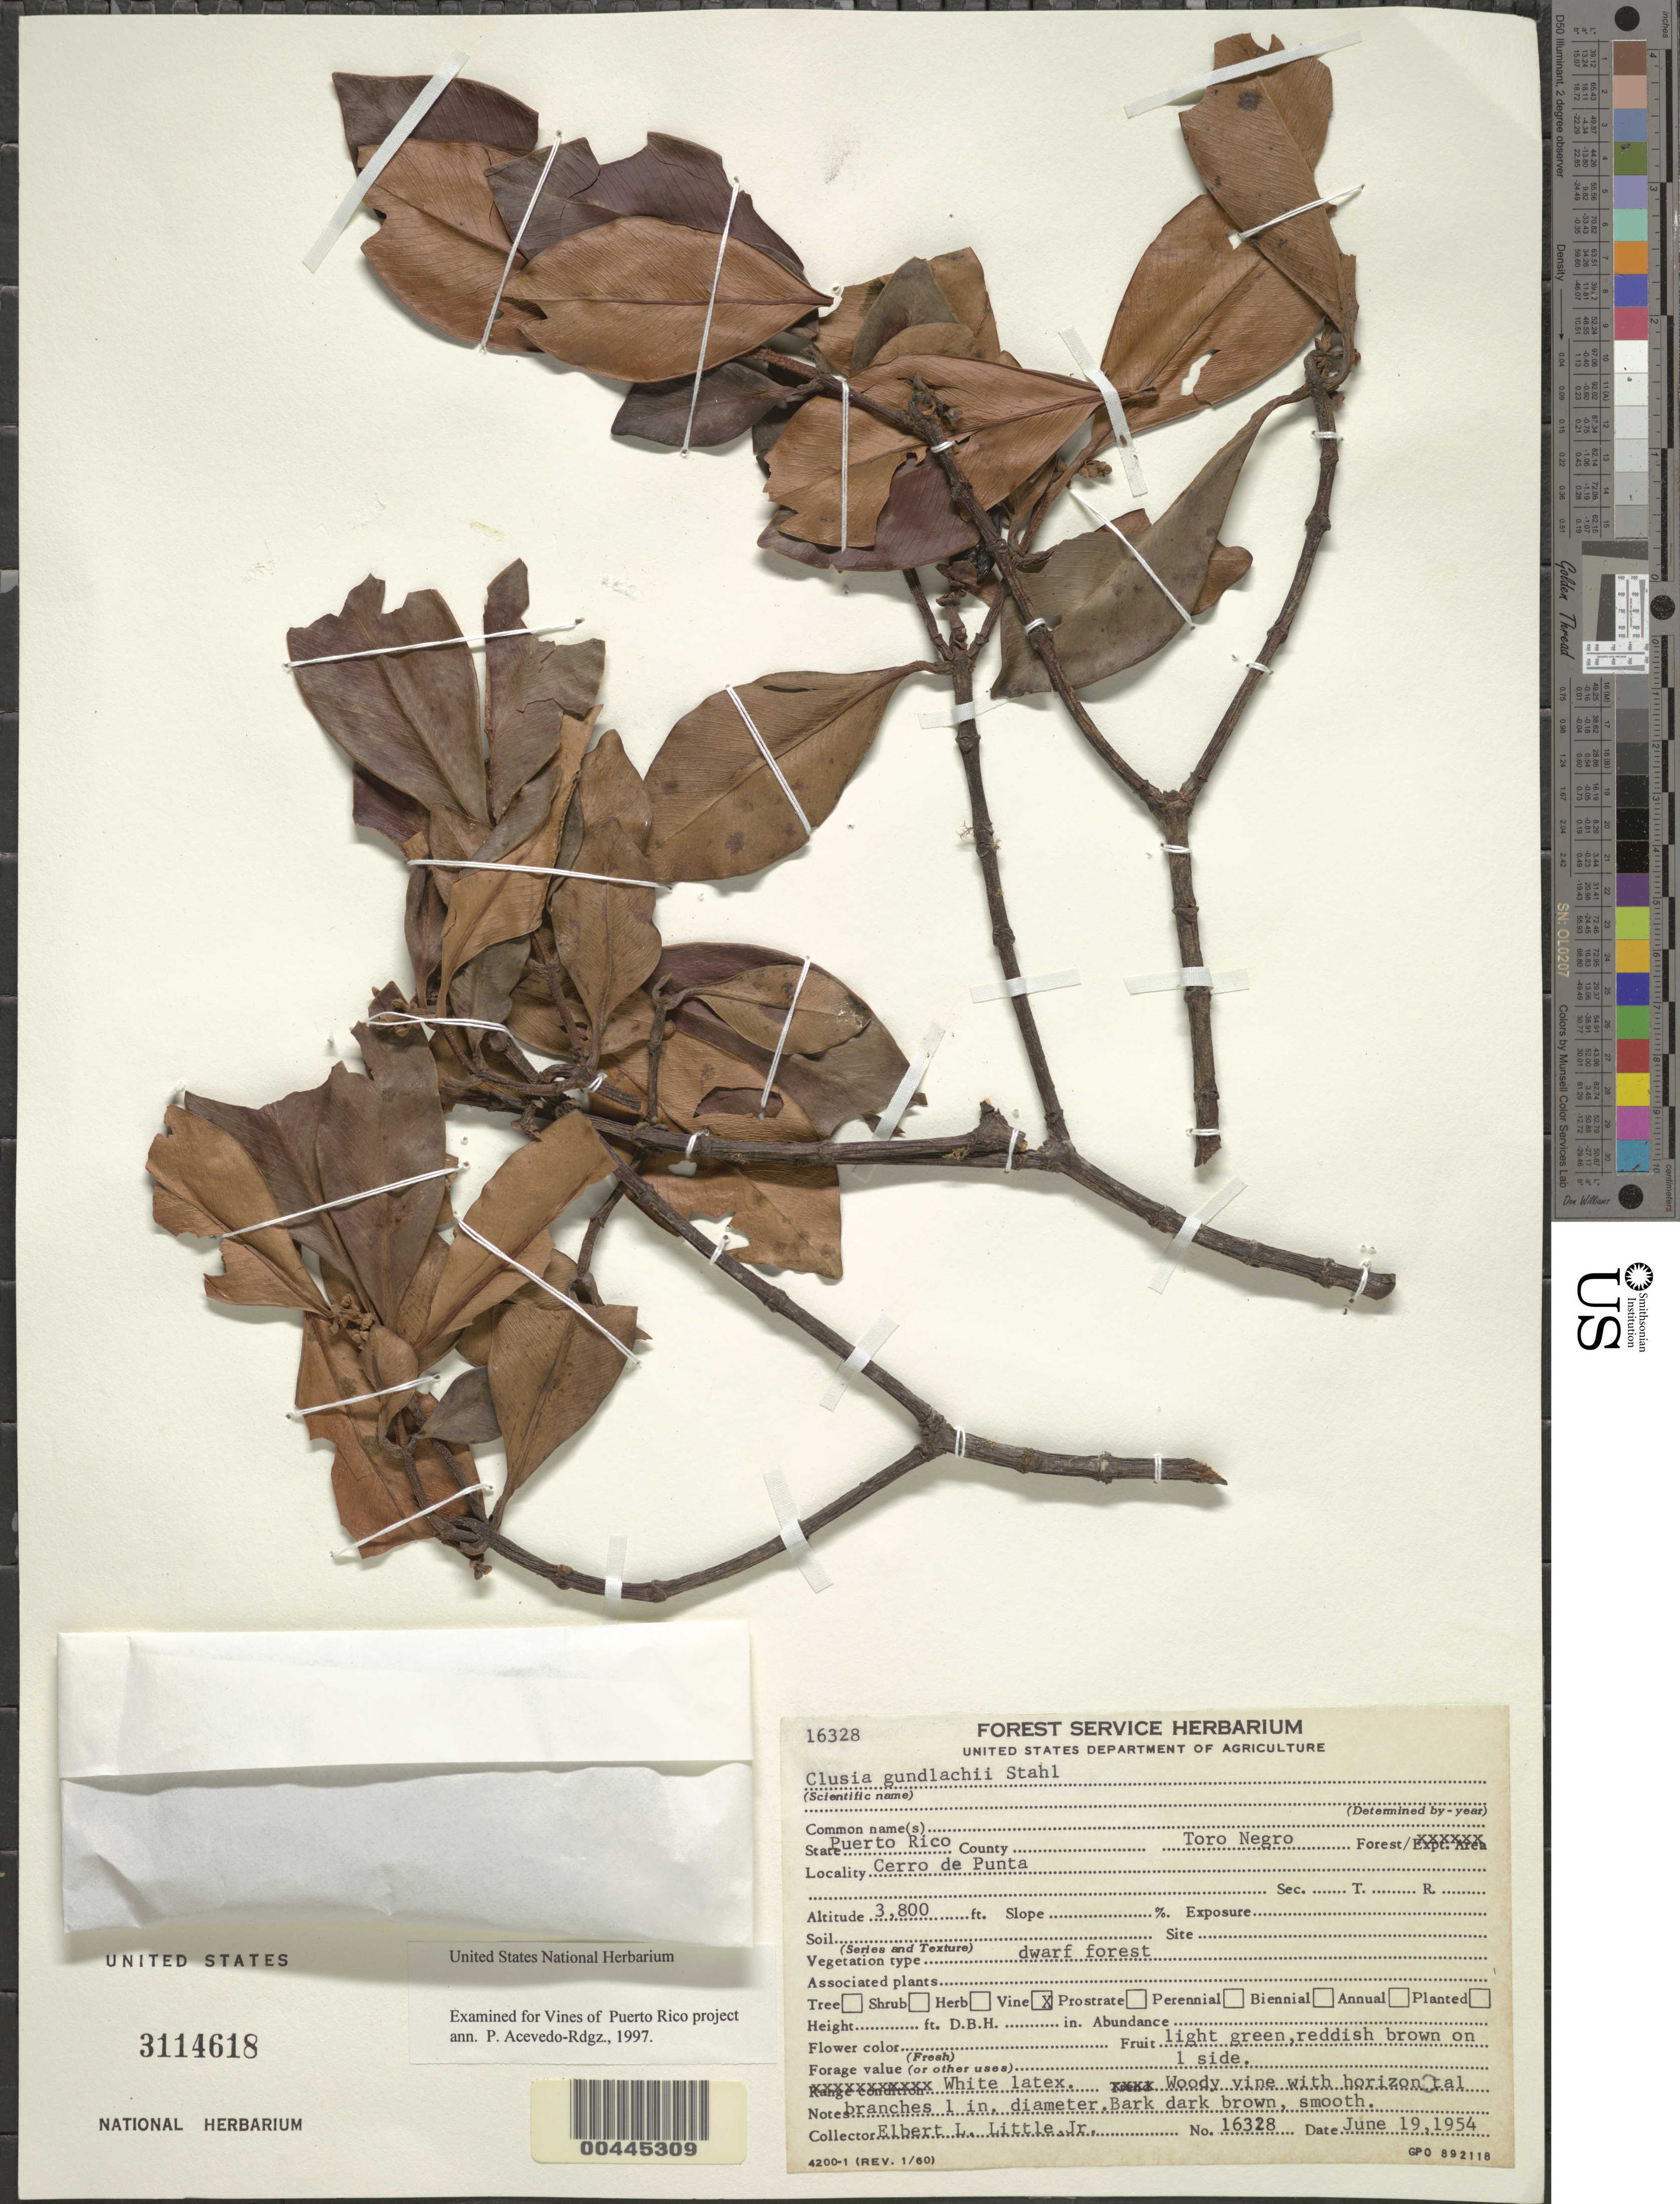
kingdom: Plantae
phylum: Tracheophyta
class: Magnoliopsida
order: Malpighiales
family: Clusiaceae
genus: Clusia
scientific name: Clusia gundlachii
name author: A. Stahl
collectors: E. L. Little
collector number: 16328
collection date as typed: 19 Jun 1954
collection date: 1954-06-19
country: Puerto Rico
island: Greater Antilles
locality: Toro Negro, Cerro de Punta. Dwarf forest.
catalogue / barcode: US 3114618